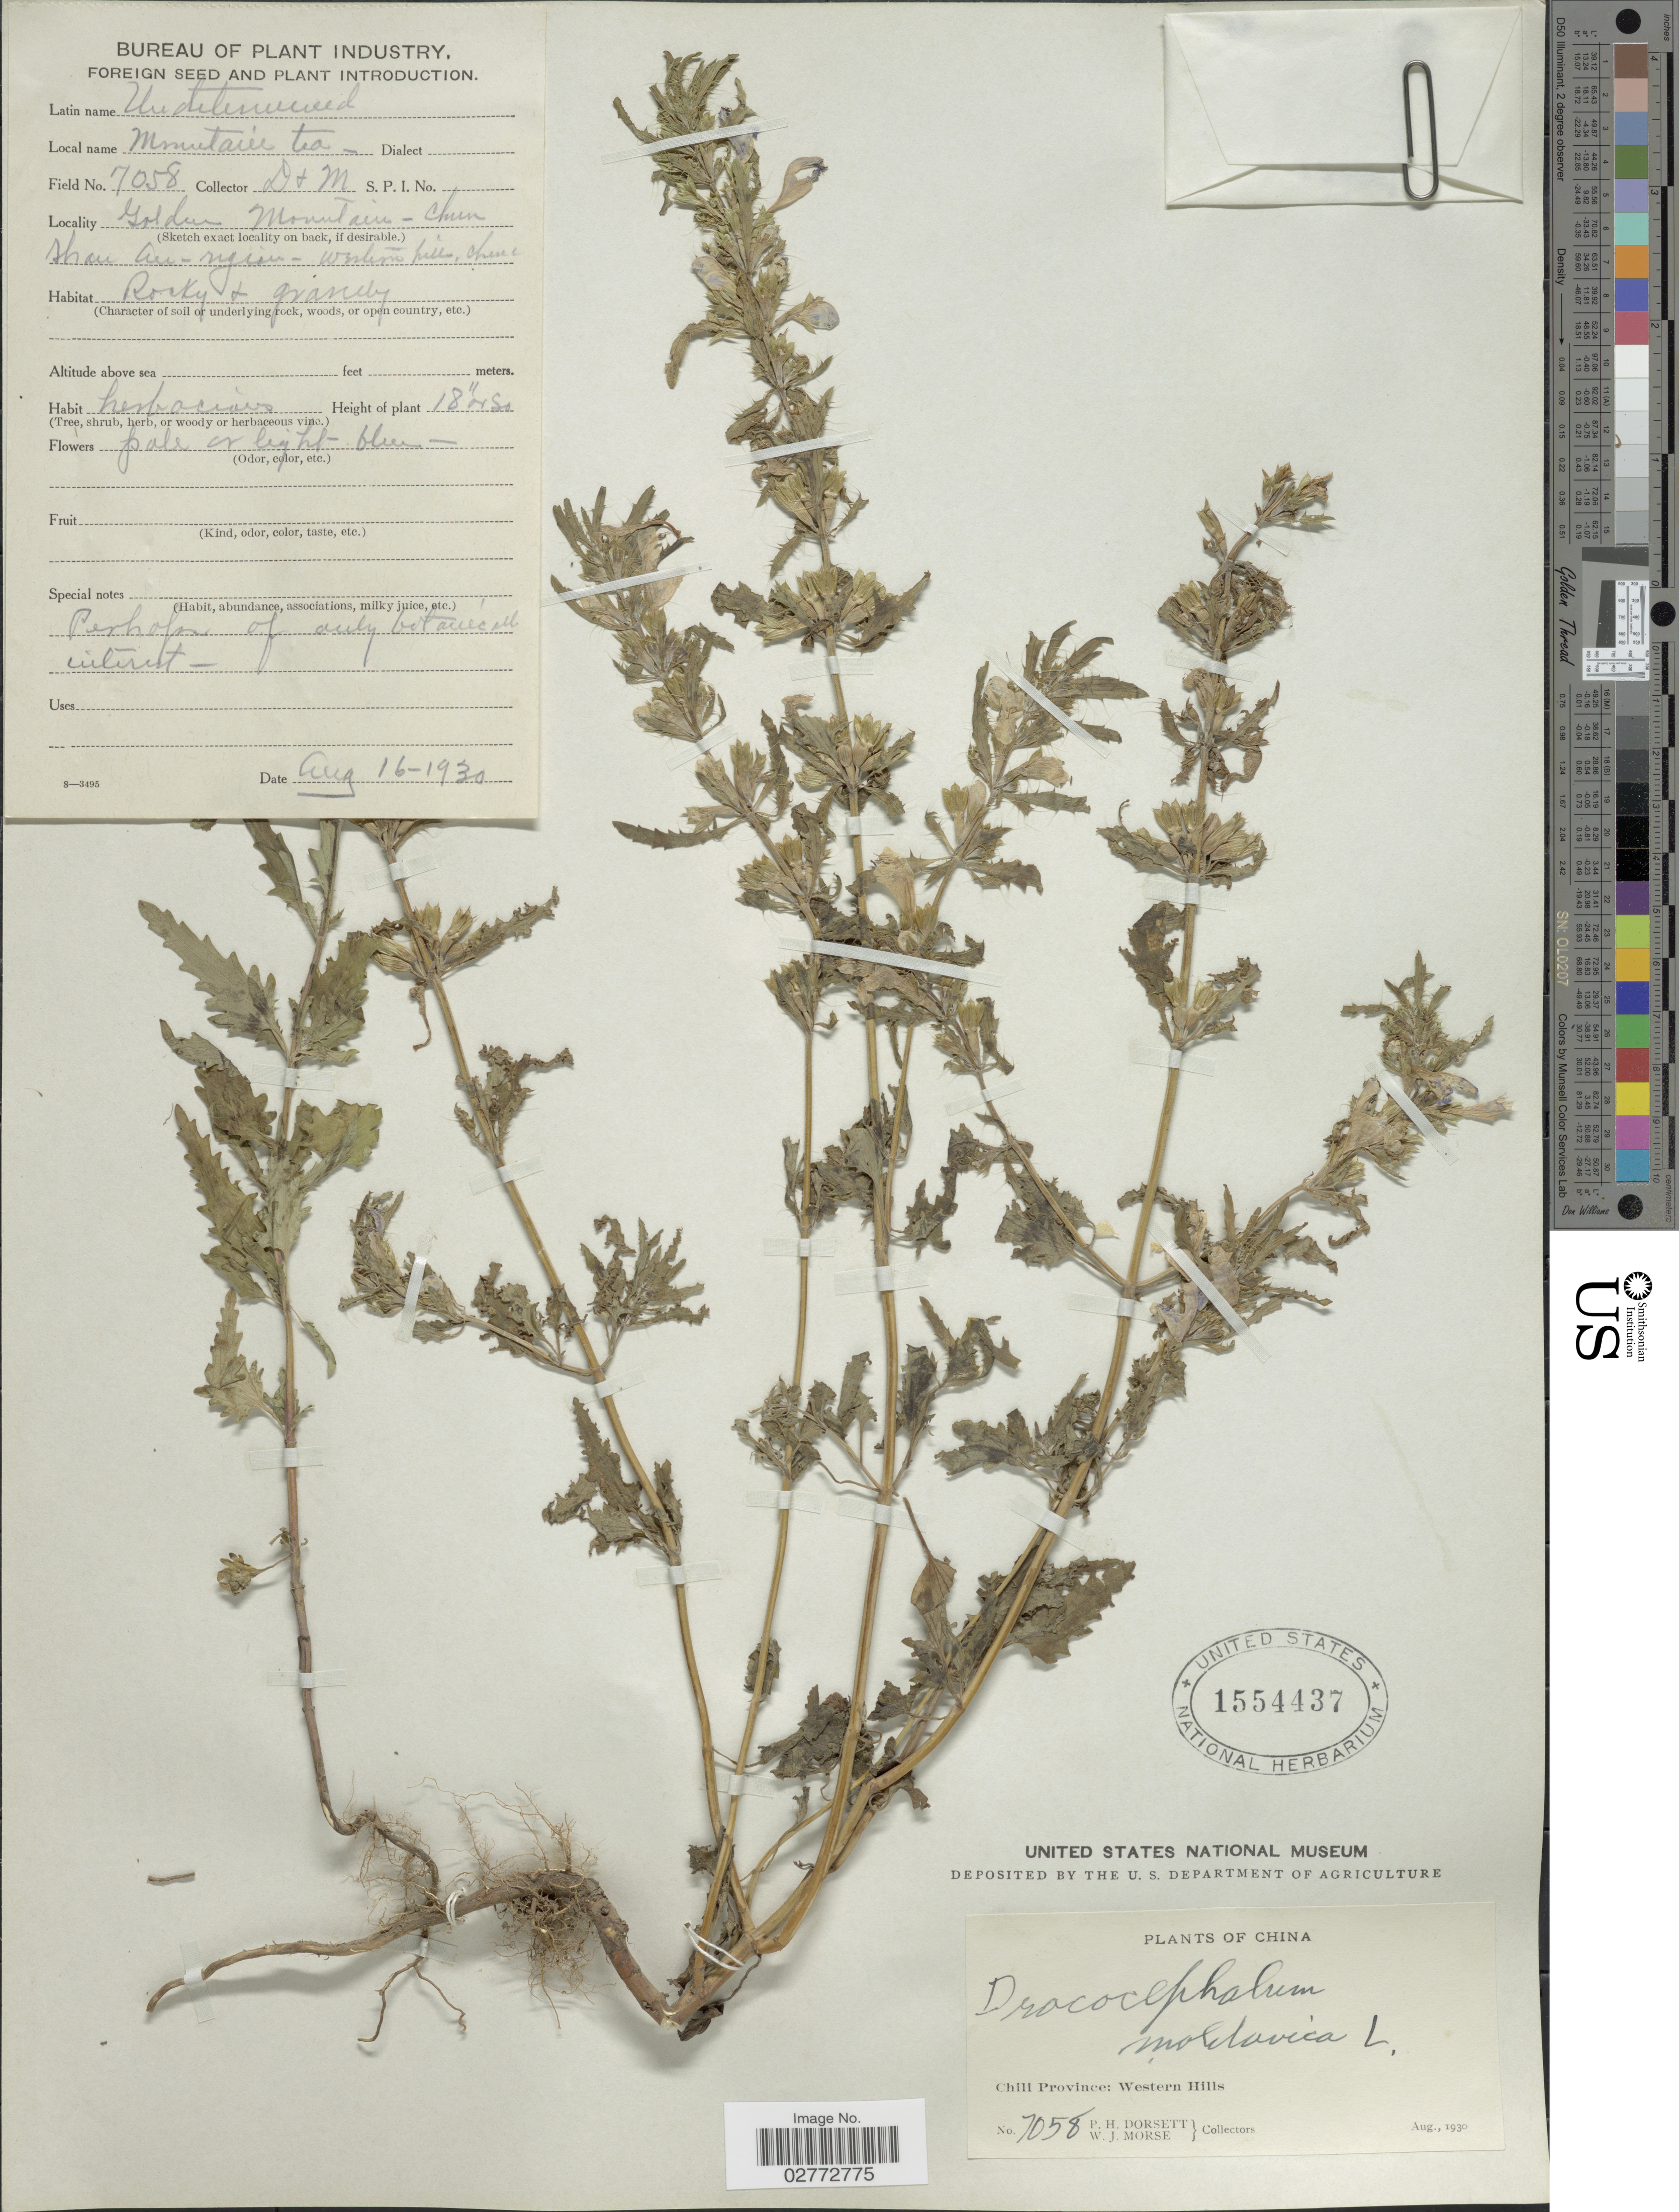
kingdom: Plantae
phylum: Tracheophyta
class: Magnoliopsida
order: Lamiales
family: Lamiaceae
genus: Dracocephalum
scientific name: Dracocephalum moldavica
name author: L.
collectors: P. H. Dorsett & W. J. Morse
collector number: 7058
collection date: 1930-08-16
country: China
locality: Chili Province: Western Hills. Golden Mountain - Chun Shan An-region.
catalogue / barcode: US 1554437